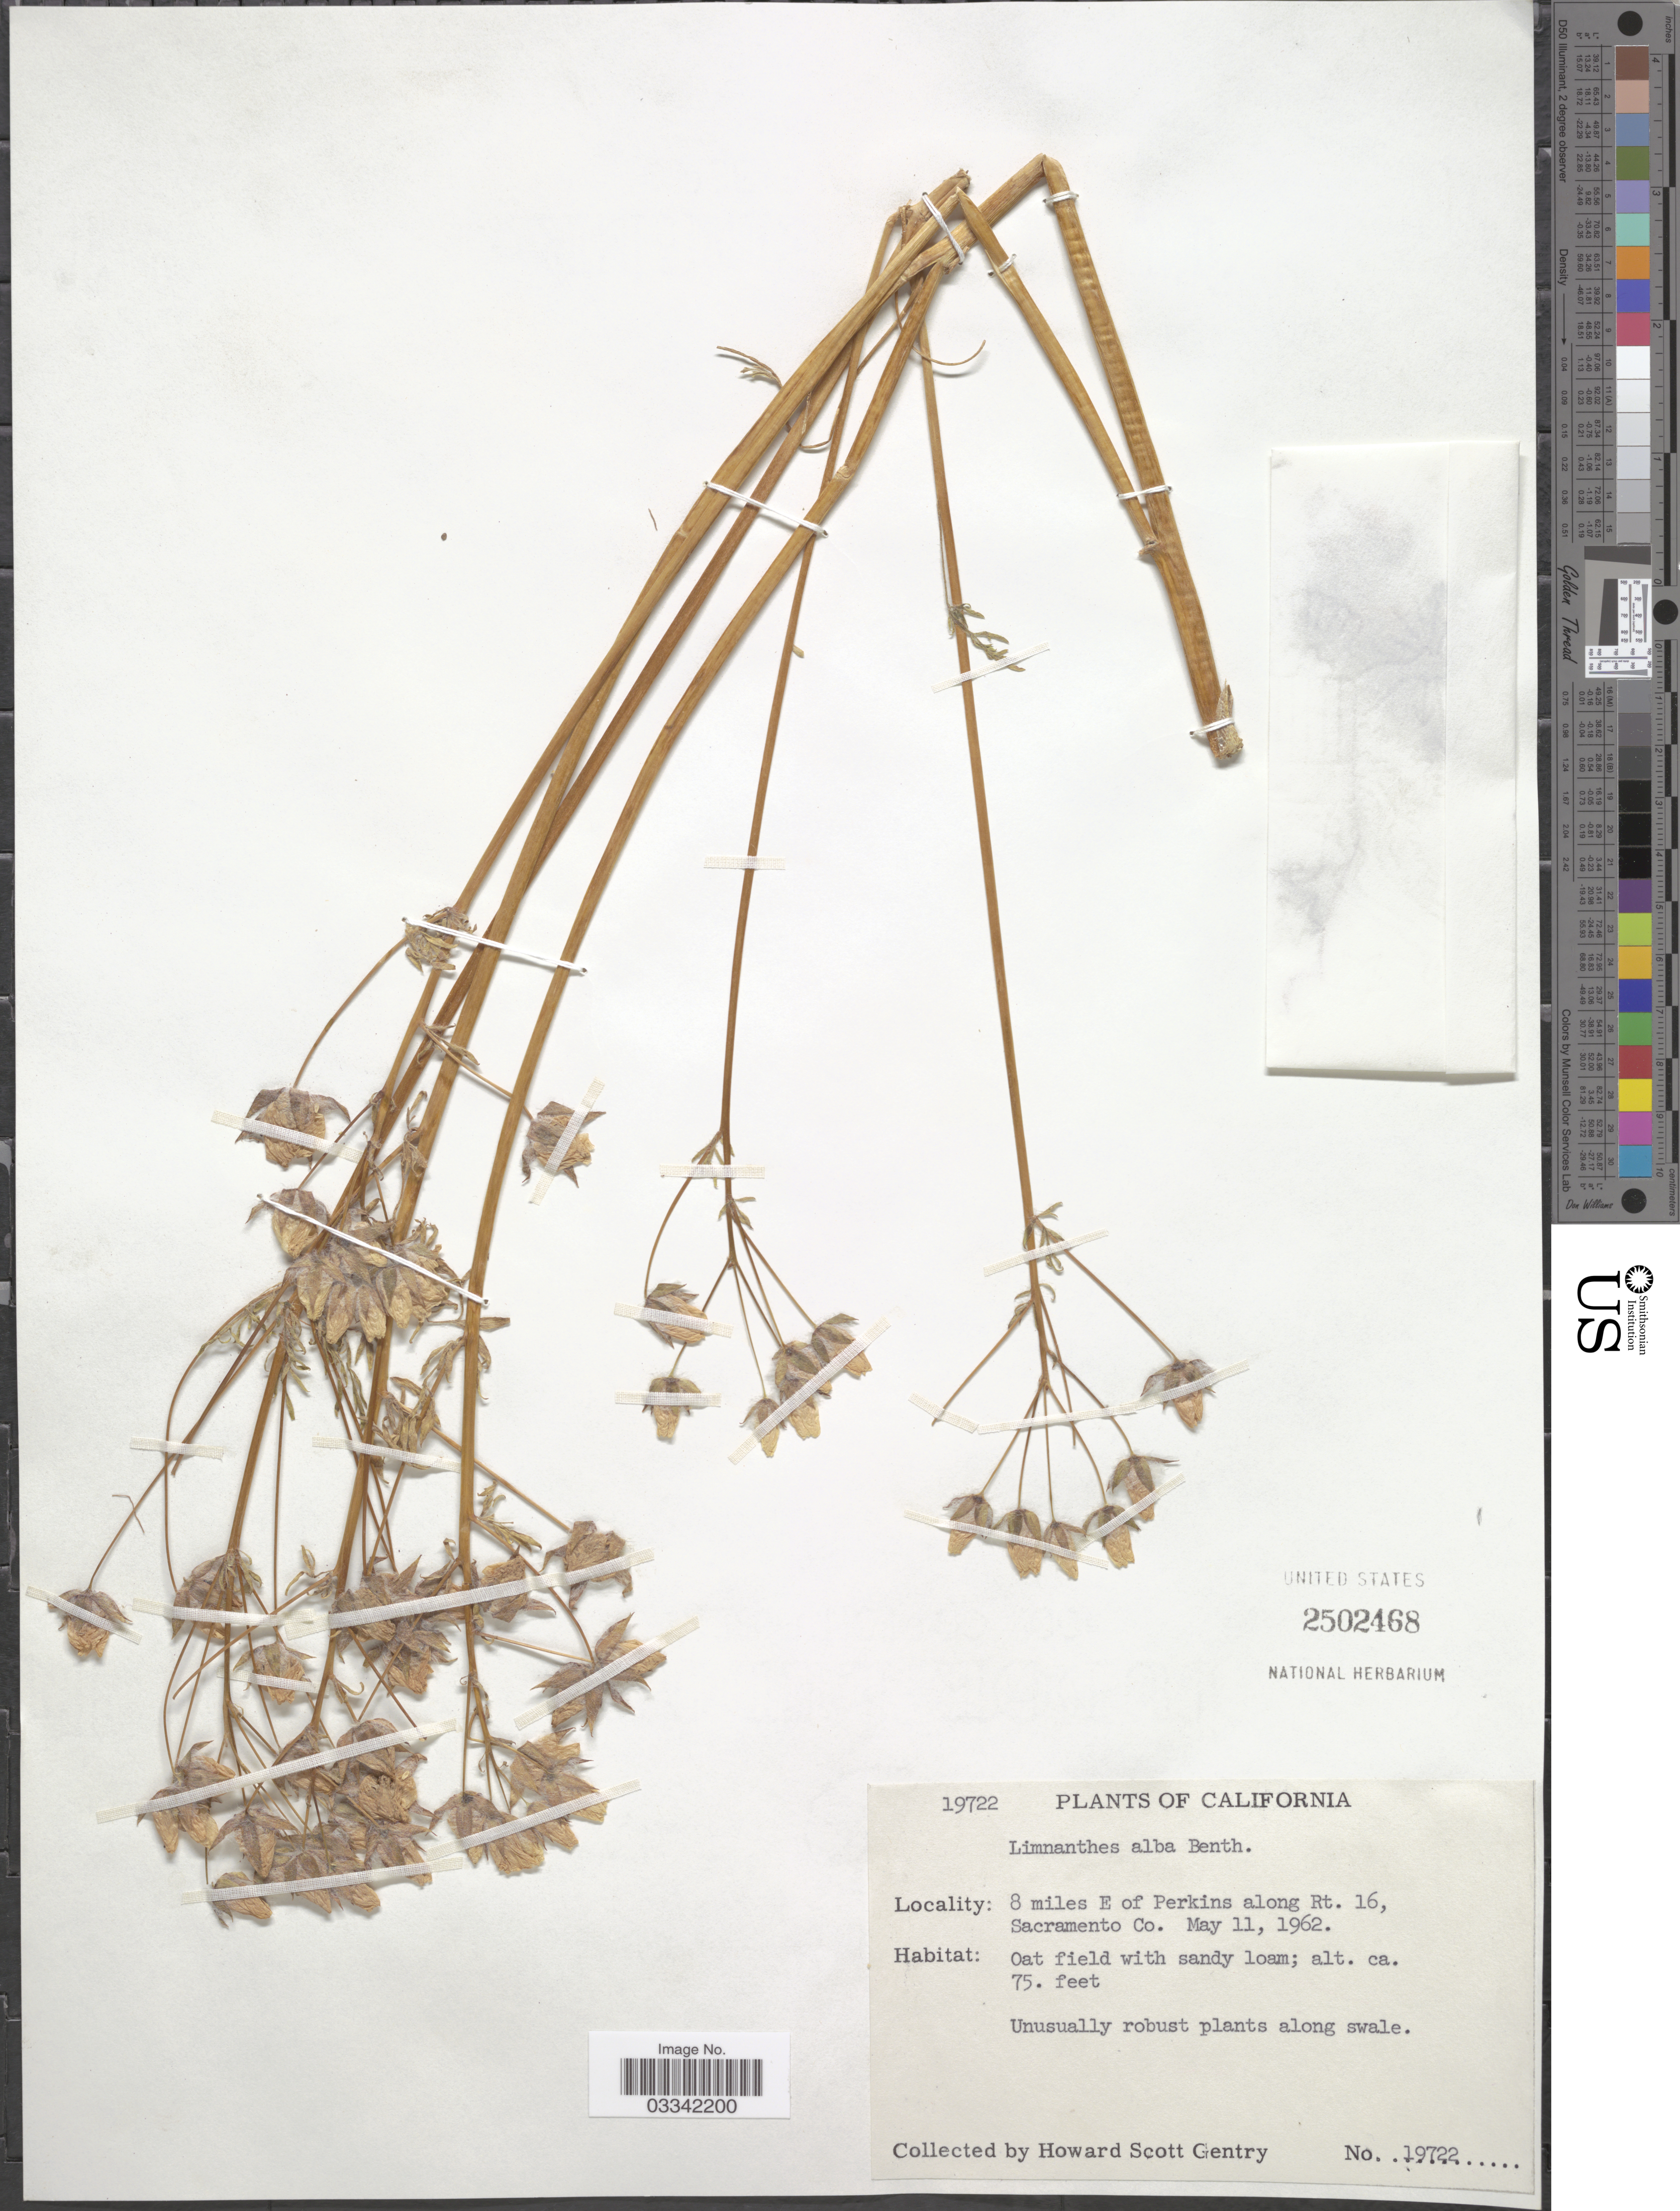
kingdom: Plantae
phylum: Tracheophyta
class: Magnoliopsida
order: Brassicales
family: Limnanthaceae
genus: Limnanthes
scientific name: Limnanthes alba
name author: Hartw. ex Benth.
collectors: H. S. Gentry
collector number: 19722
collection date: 1962-05-11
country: United States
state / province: California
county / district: Sacramento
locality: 8 miles E of Perkins along Rt. 16, Sacramento Co.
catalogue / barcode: US 2502468